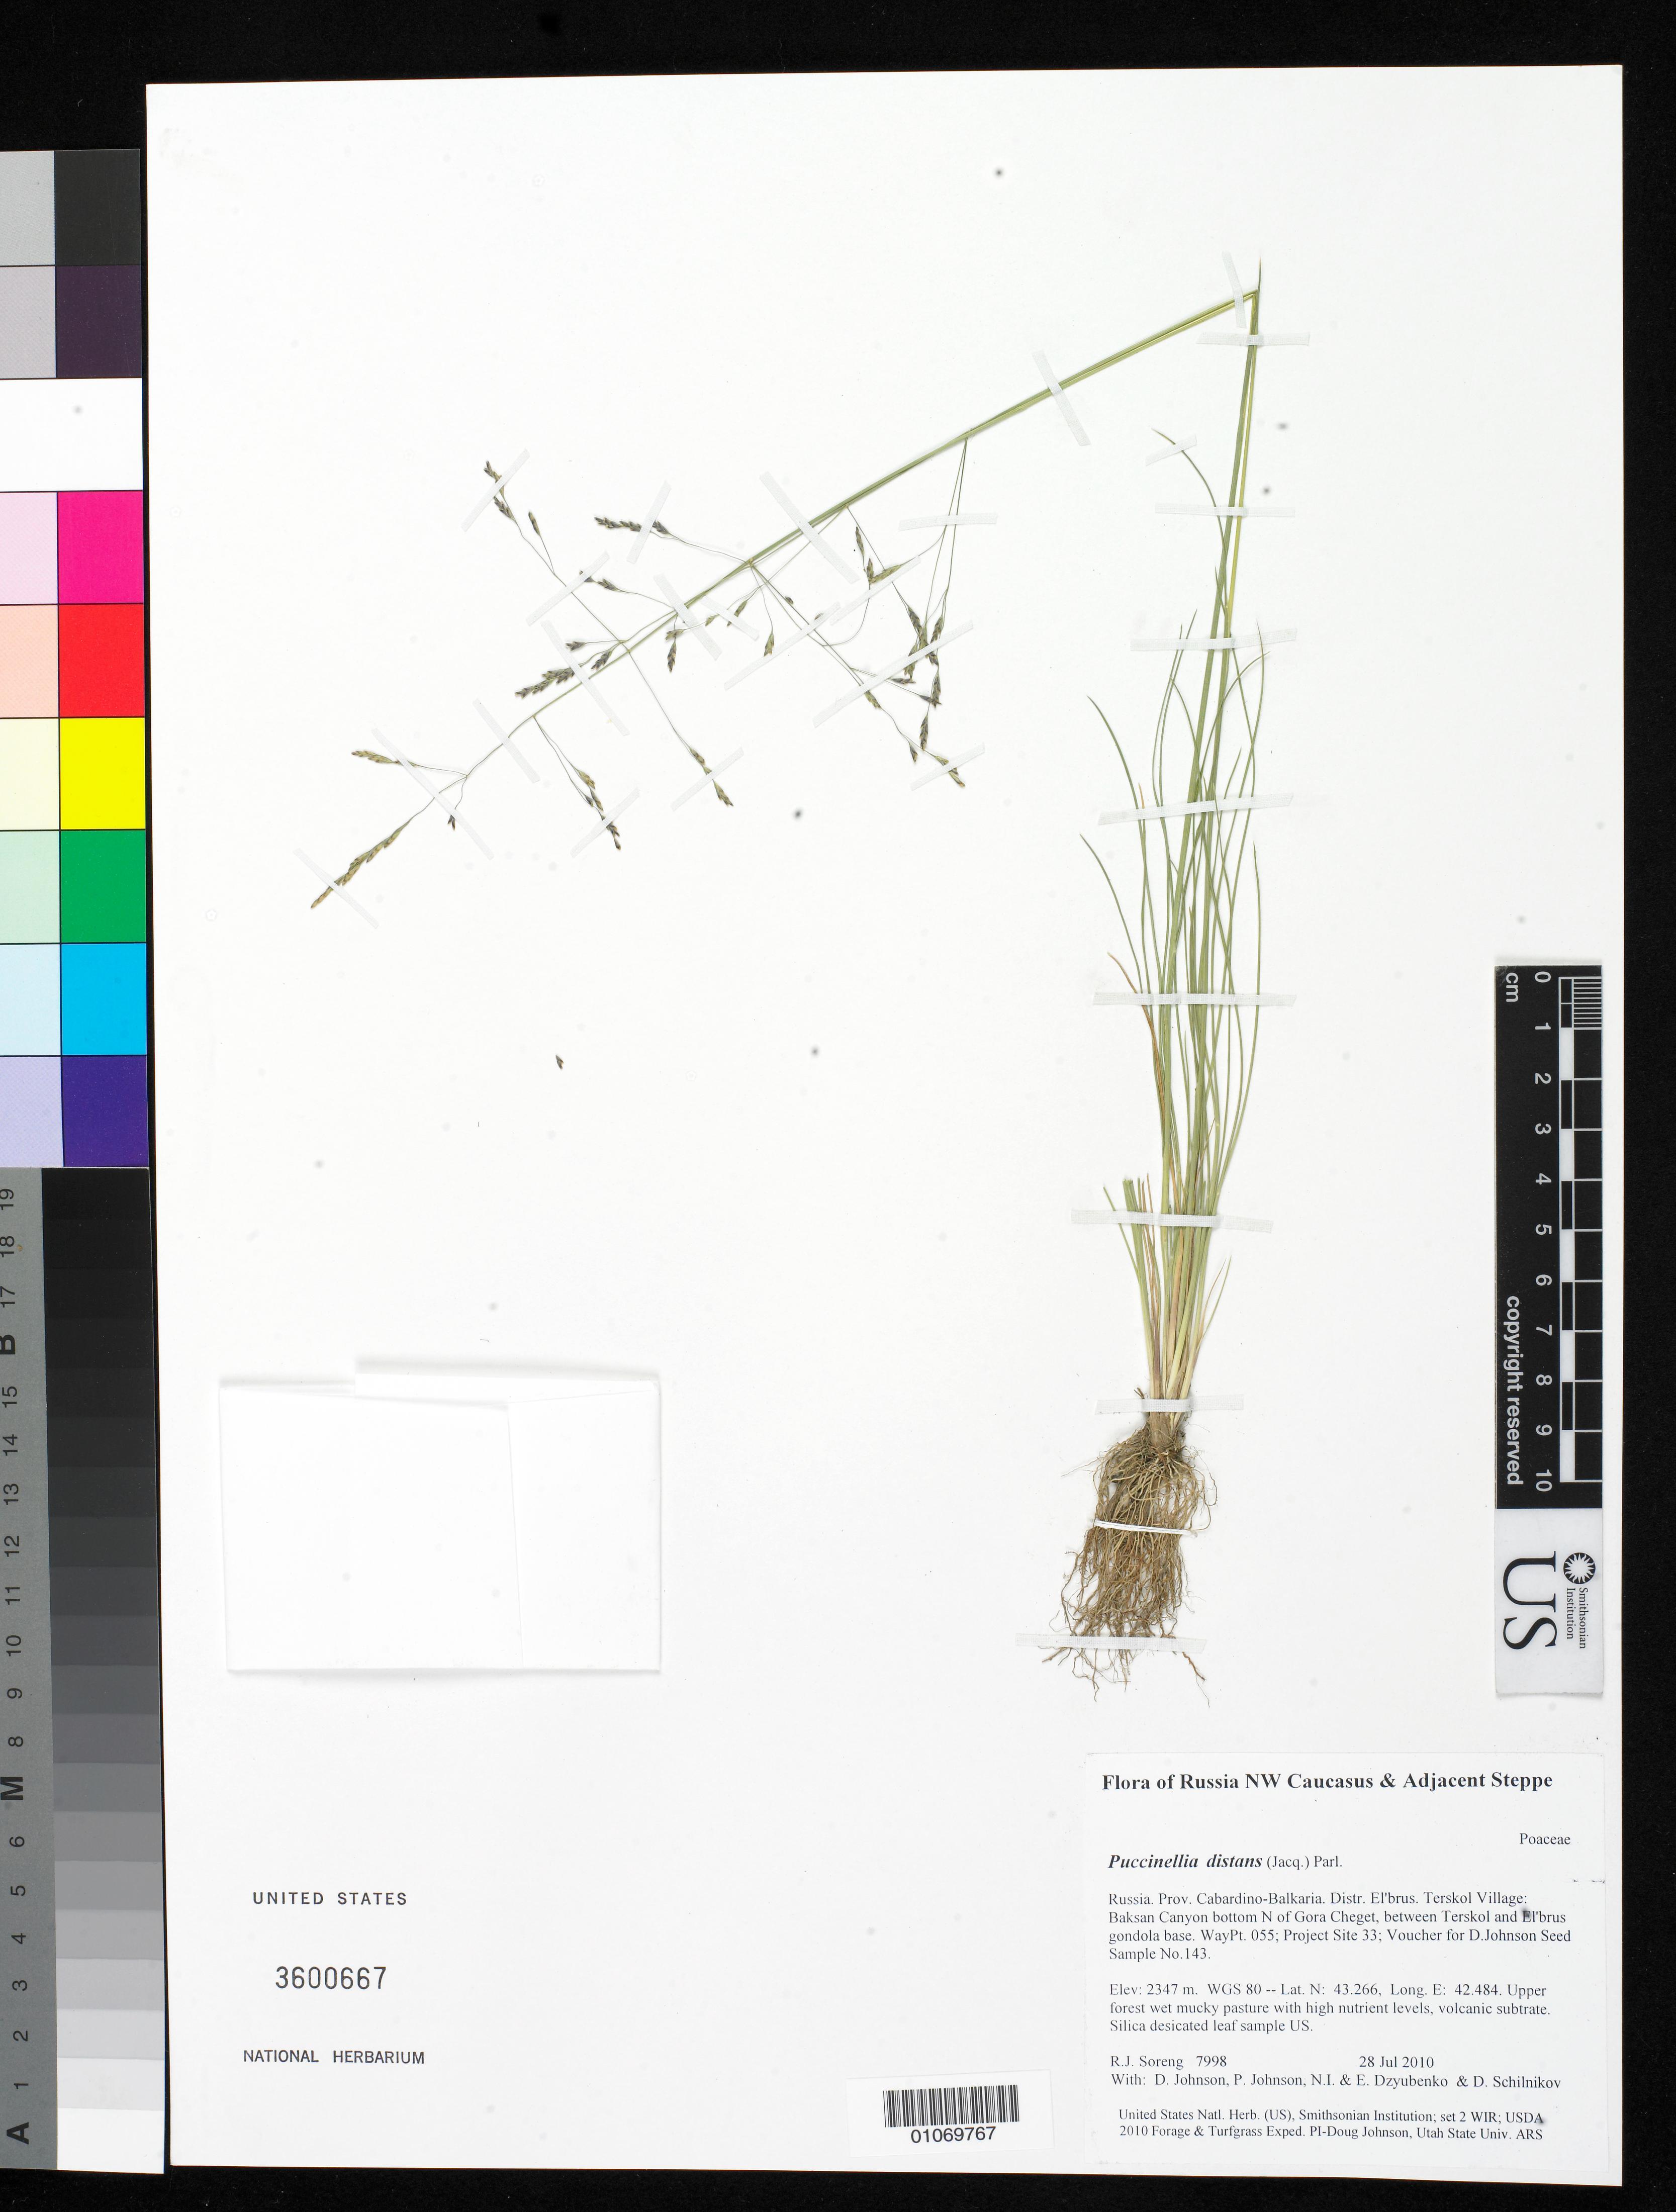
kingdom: Plantae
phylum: Tracheophyta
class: Liliopsida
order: Poales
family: Poaceae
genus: Puccinellia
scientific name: Puccinellia distans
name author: (Jacq.) Parl.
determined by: Poaceae Reorganization Project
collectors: R. J. Soreng, D. Johnson, P. Johnson, N. Dzyubenko, E. Dzyubenko & D. Schilnikov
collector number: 7998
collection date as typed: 28 Jul 2010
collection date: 2010-07-28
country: Russian Federation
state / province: Kabardino-Balkar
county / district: El'brus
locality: Terskol Village: Baksan Canyon bottom N of Gora Cheget, between Terskol and El'brus gondola base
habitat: Upper forest wet mucky pasture with high nutrient levels, volcanic subtrate;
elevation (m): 2347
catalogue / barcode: US 3600667